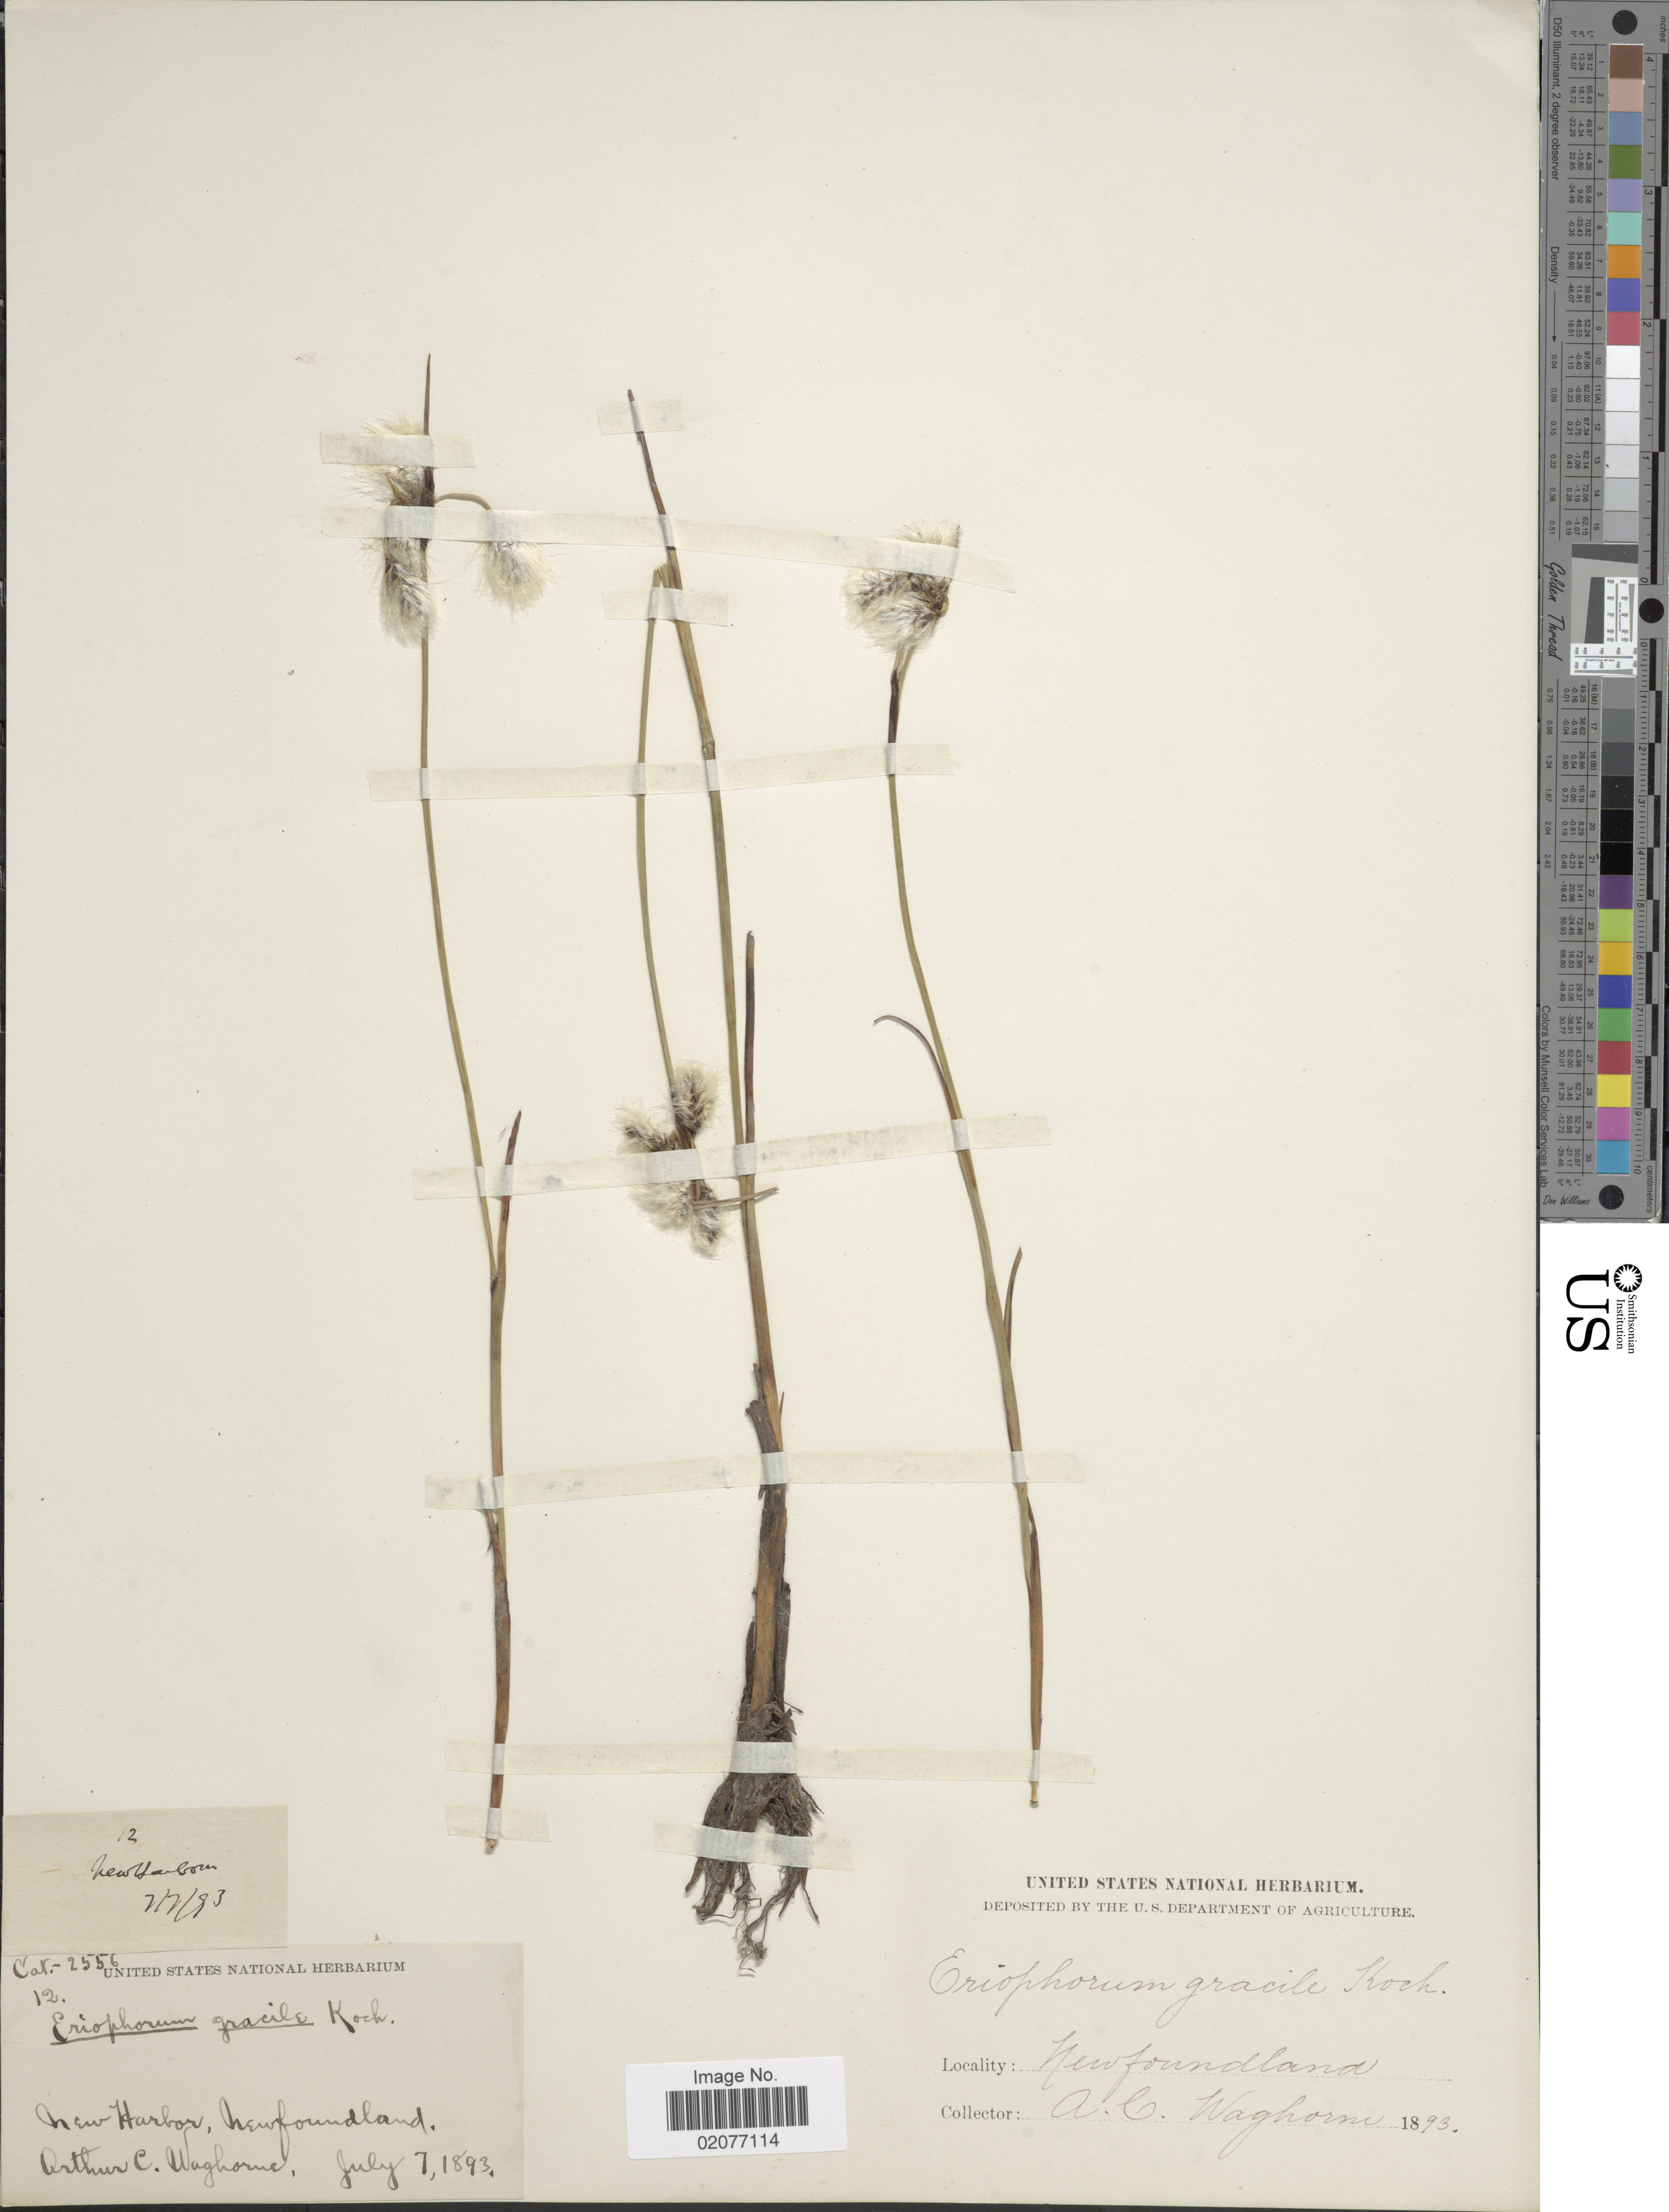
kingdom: Plantae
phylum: Tracheophyta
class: Liliopsida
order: Poales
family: Cyperaceae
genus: Eriophorum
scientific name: Eriophorum gracile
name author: W.D.J. Koch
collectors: A. Waghorne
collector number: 12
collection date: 1893-07-07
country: Canada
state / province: Newfoundland and Labrador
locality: New Harbor